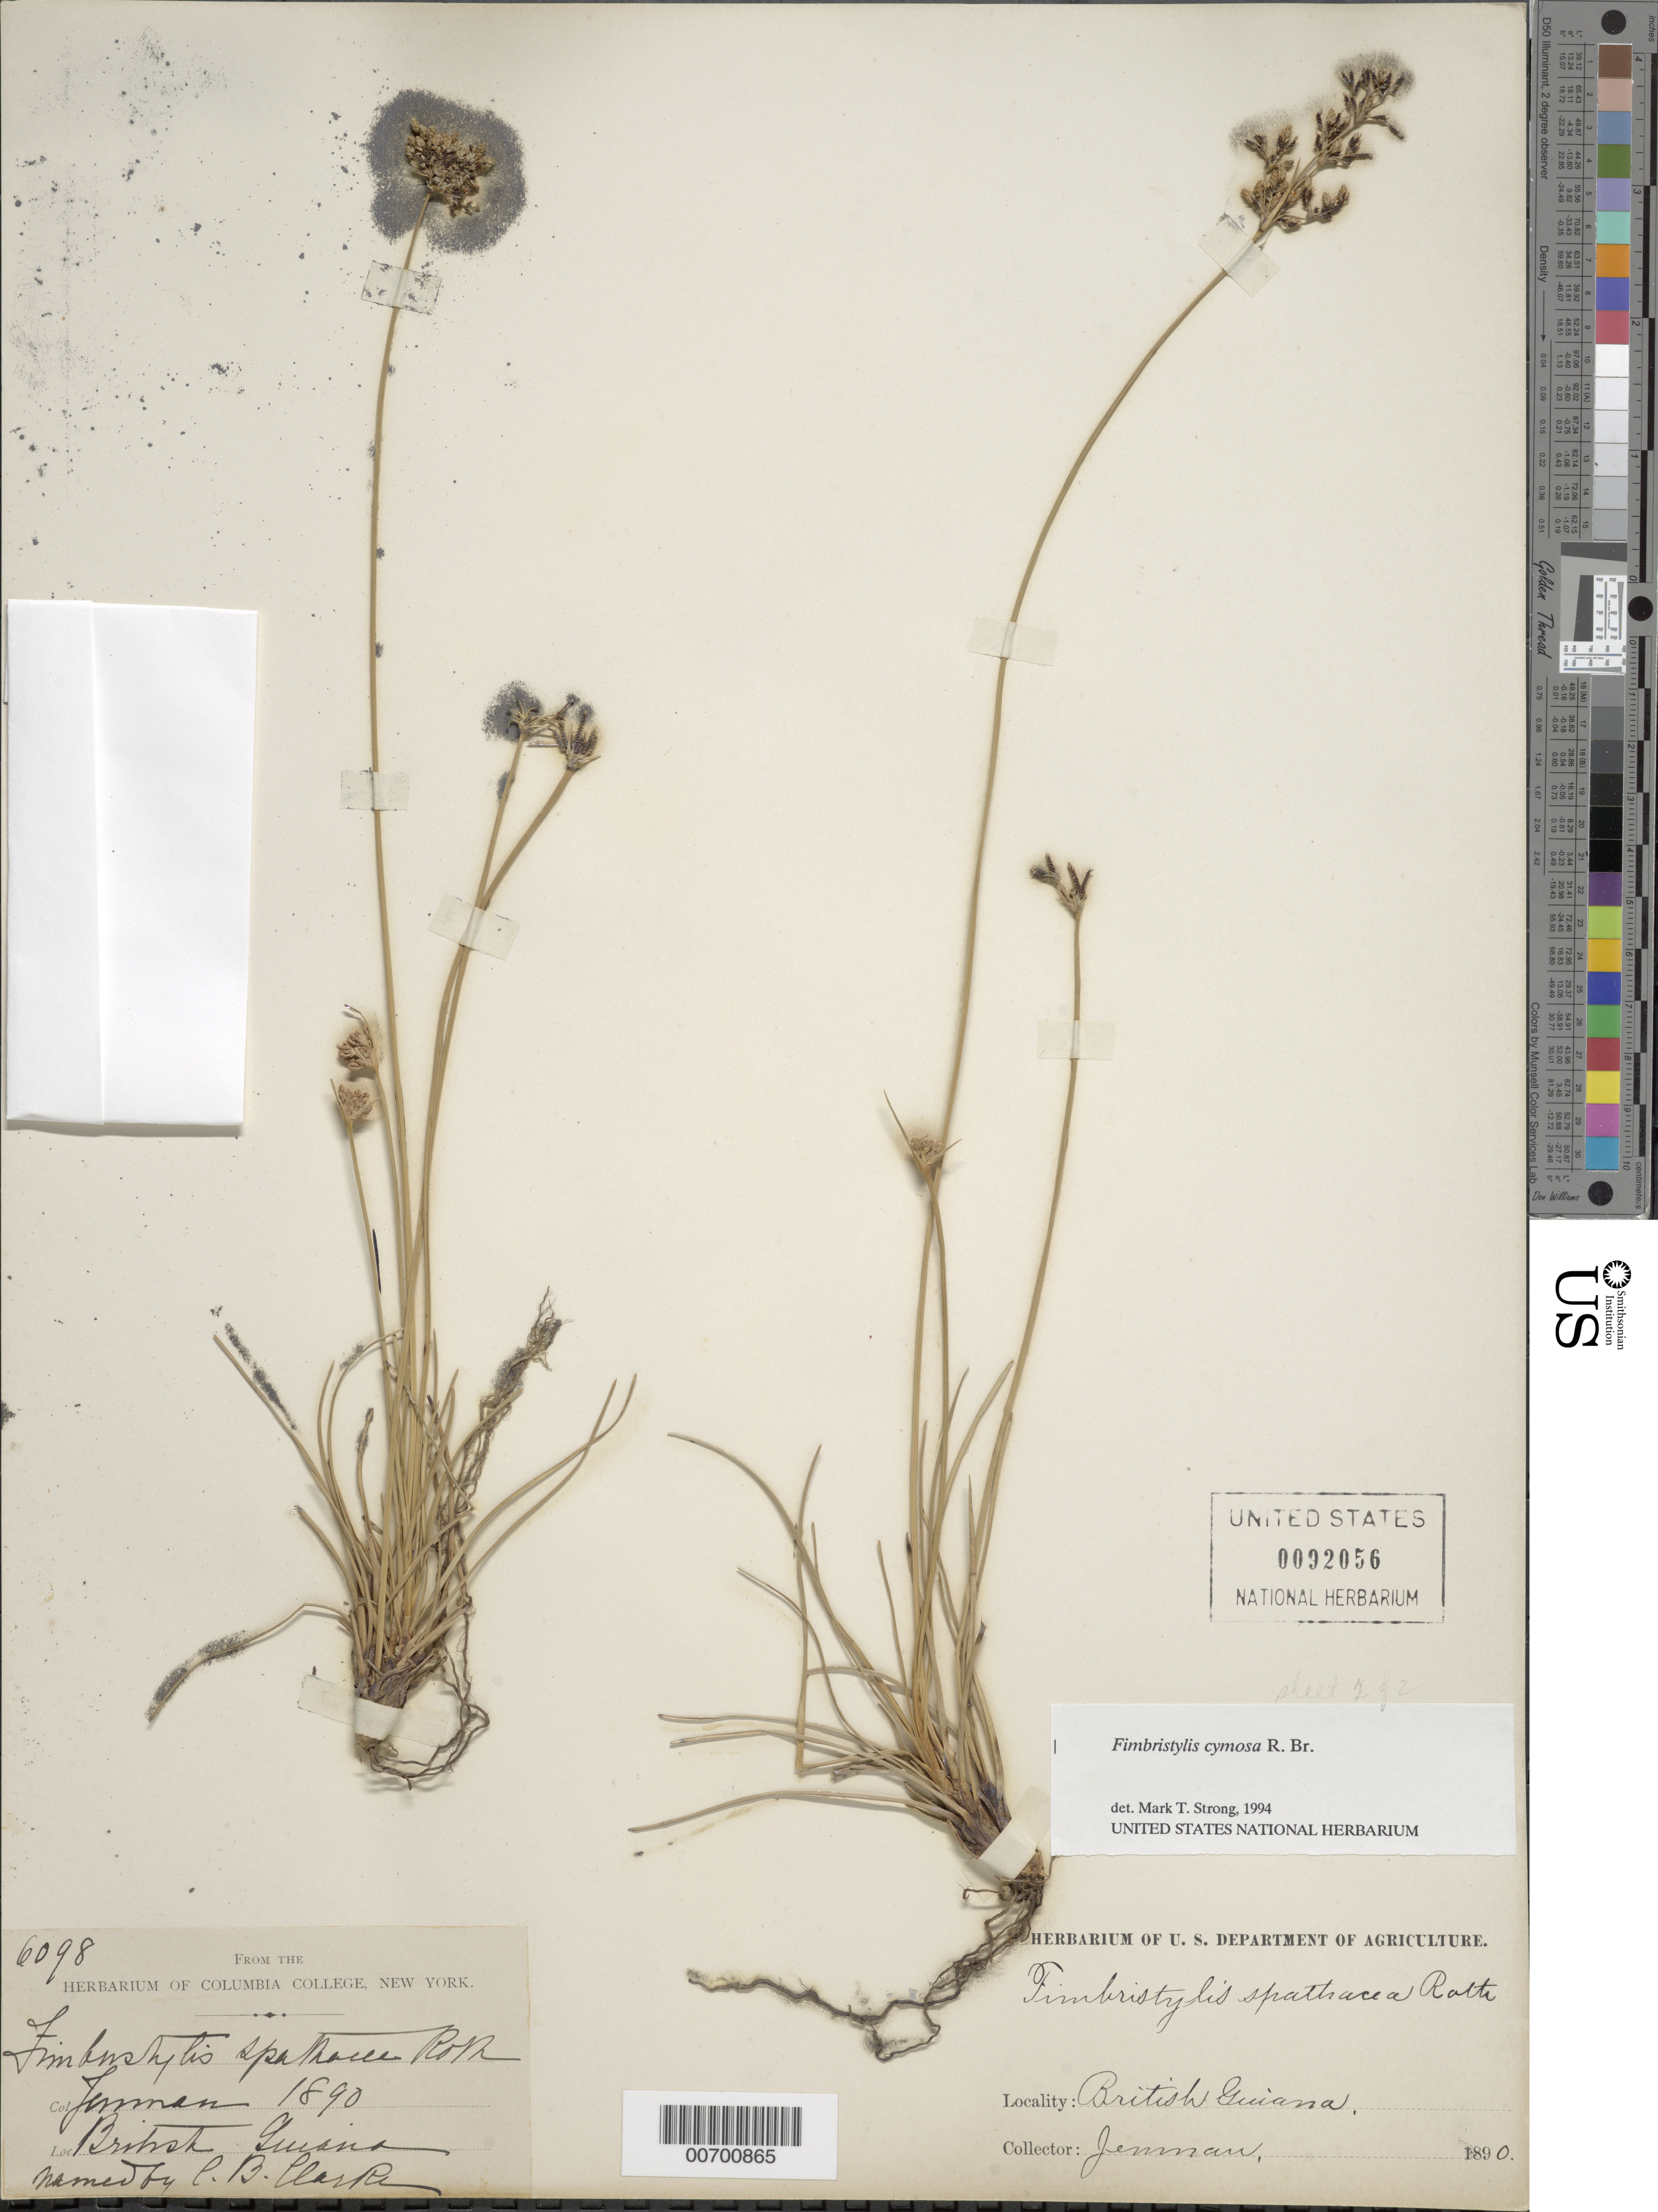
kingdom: Plantae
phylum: Tracheophyta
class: Liliopsida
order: Poales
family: Cyperaceae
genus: Fimbristylis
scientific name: Fimbristylis cymosa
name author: R. Br.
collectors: -. Jenman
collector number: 6098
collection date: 1890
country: Guyana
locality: British Guiana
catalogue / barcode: US 92056